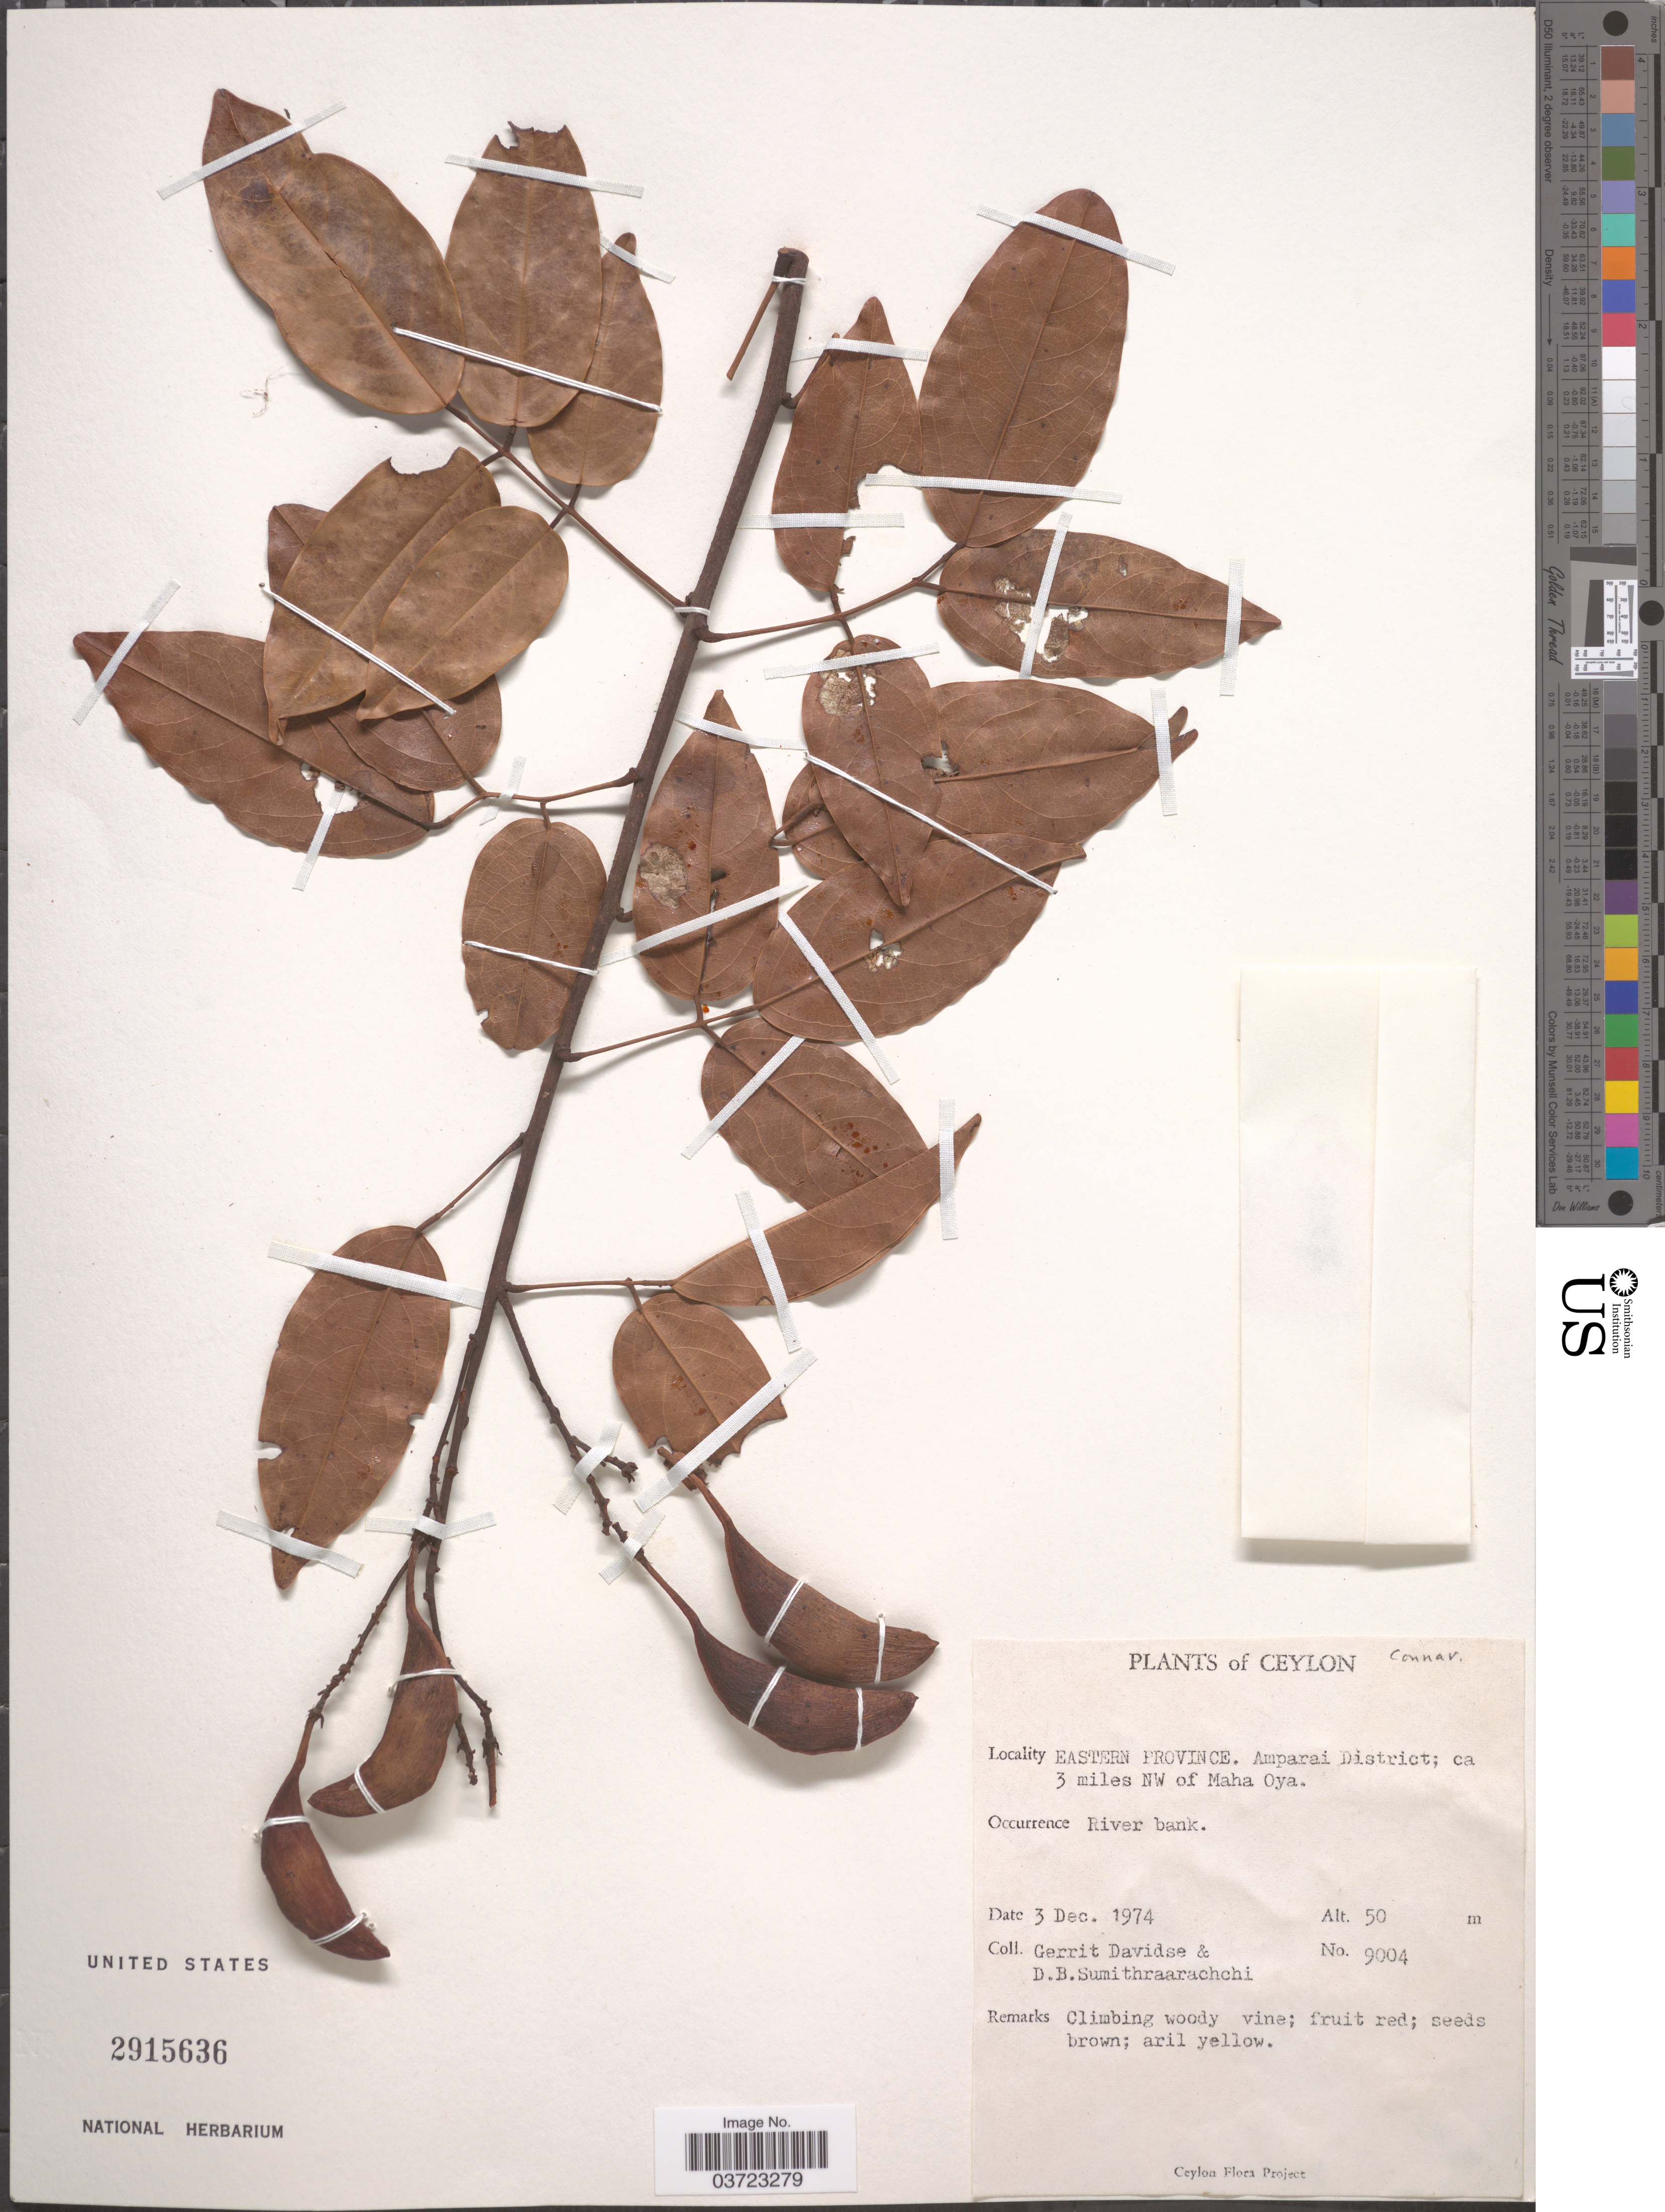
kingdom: Plantae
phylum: Tracheophyta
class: Magnoliopsida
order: Oxalidales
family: Connaraceae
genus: Connarus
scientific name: Connarus monocarpos subsp. monocarpos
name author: L.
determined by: Leenhouts, Pieter W.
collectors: G. Davidse & D. B. Sumithraarachchi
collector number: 9004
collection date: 1974-12-03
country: Sri Lanka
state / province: Eastern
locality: Ceylon. Amparai District; ca 3 miles NW of Maha Oya.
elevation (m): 50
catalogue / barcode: US 2915636